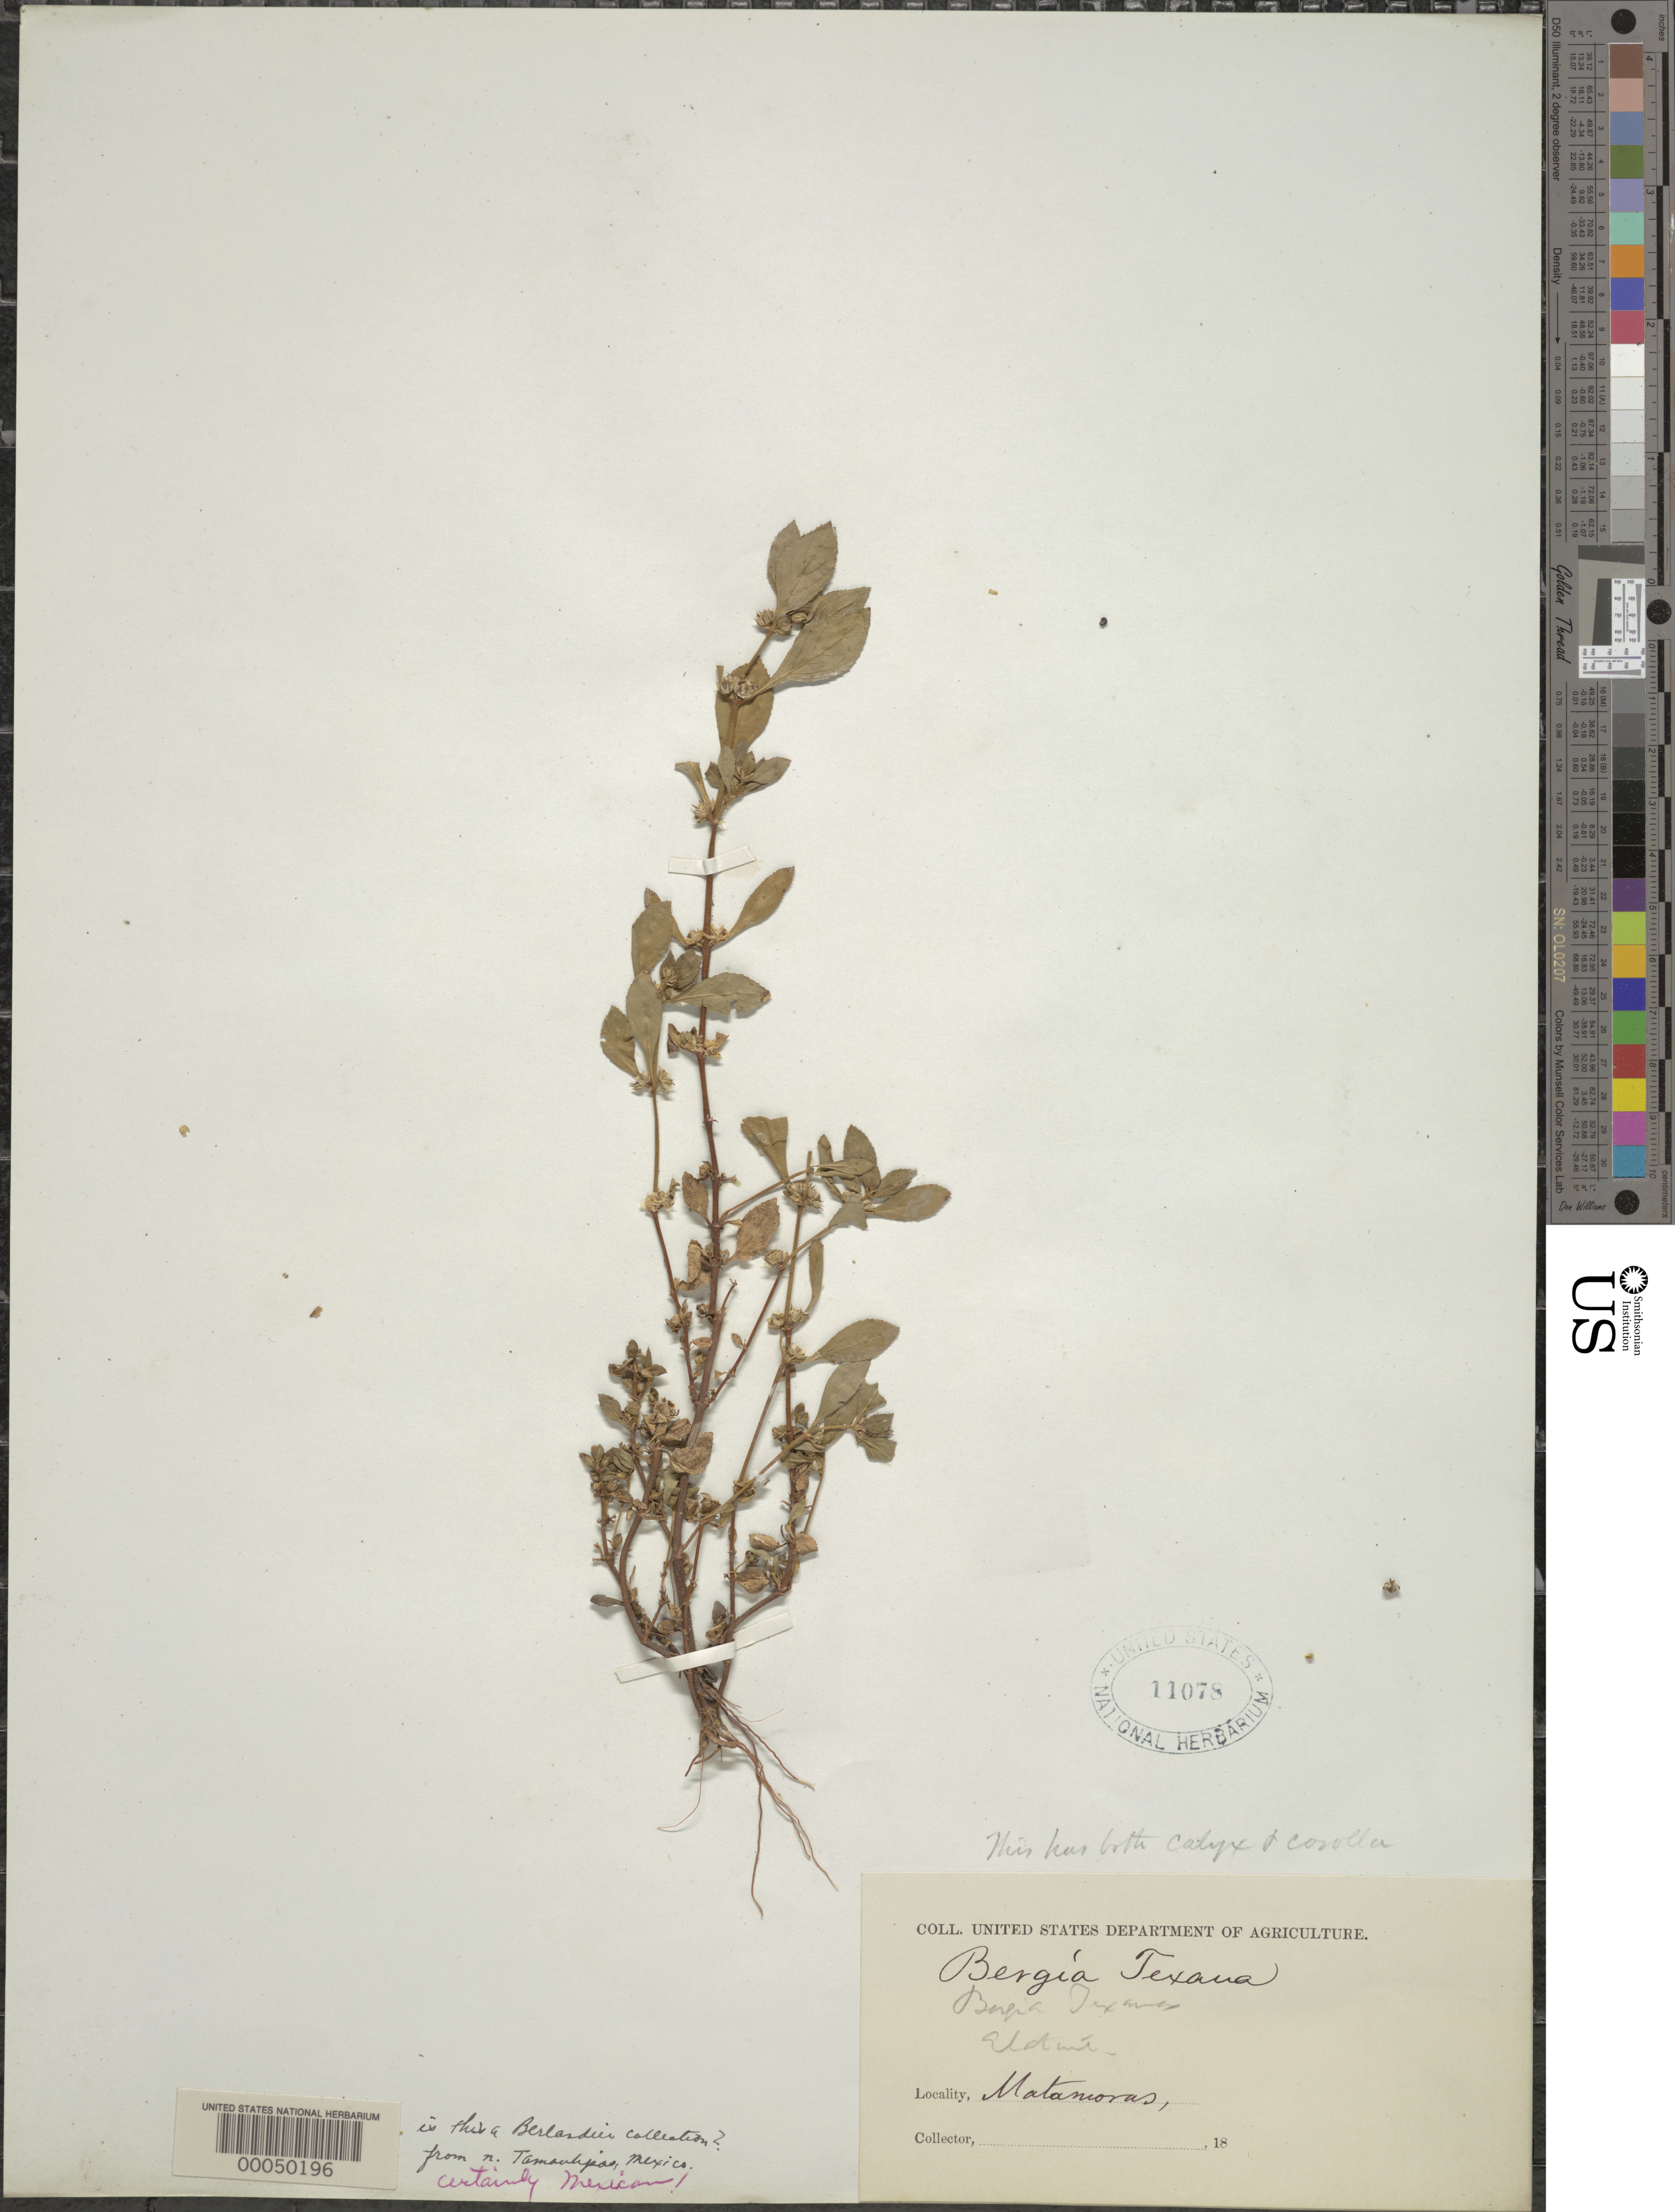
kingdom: Plantae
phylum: Tracheophyta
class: Magnoliopsida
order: Malpighiales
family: Elatinaceae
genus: Bergia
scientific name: Bergia texana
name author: (Hook.) Seub.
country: Mexico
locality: Matanioras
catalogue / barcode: US 11078